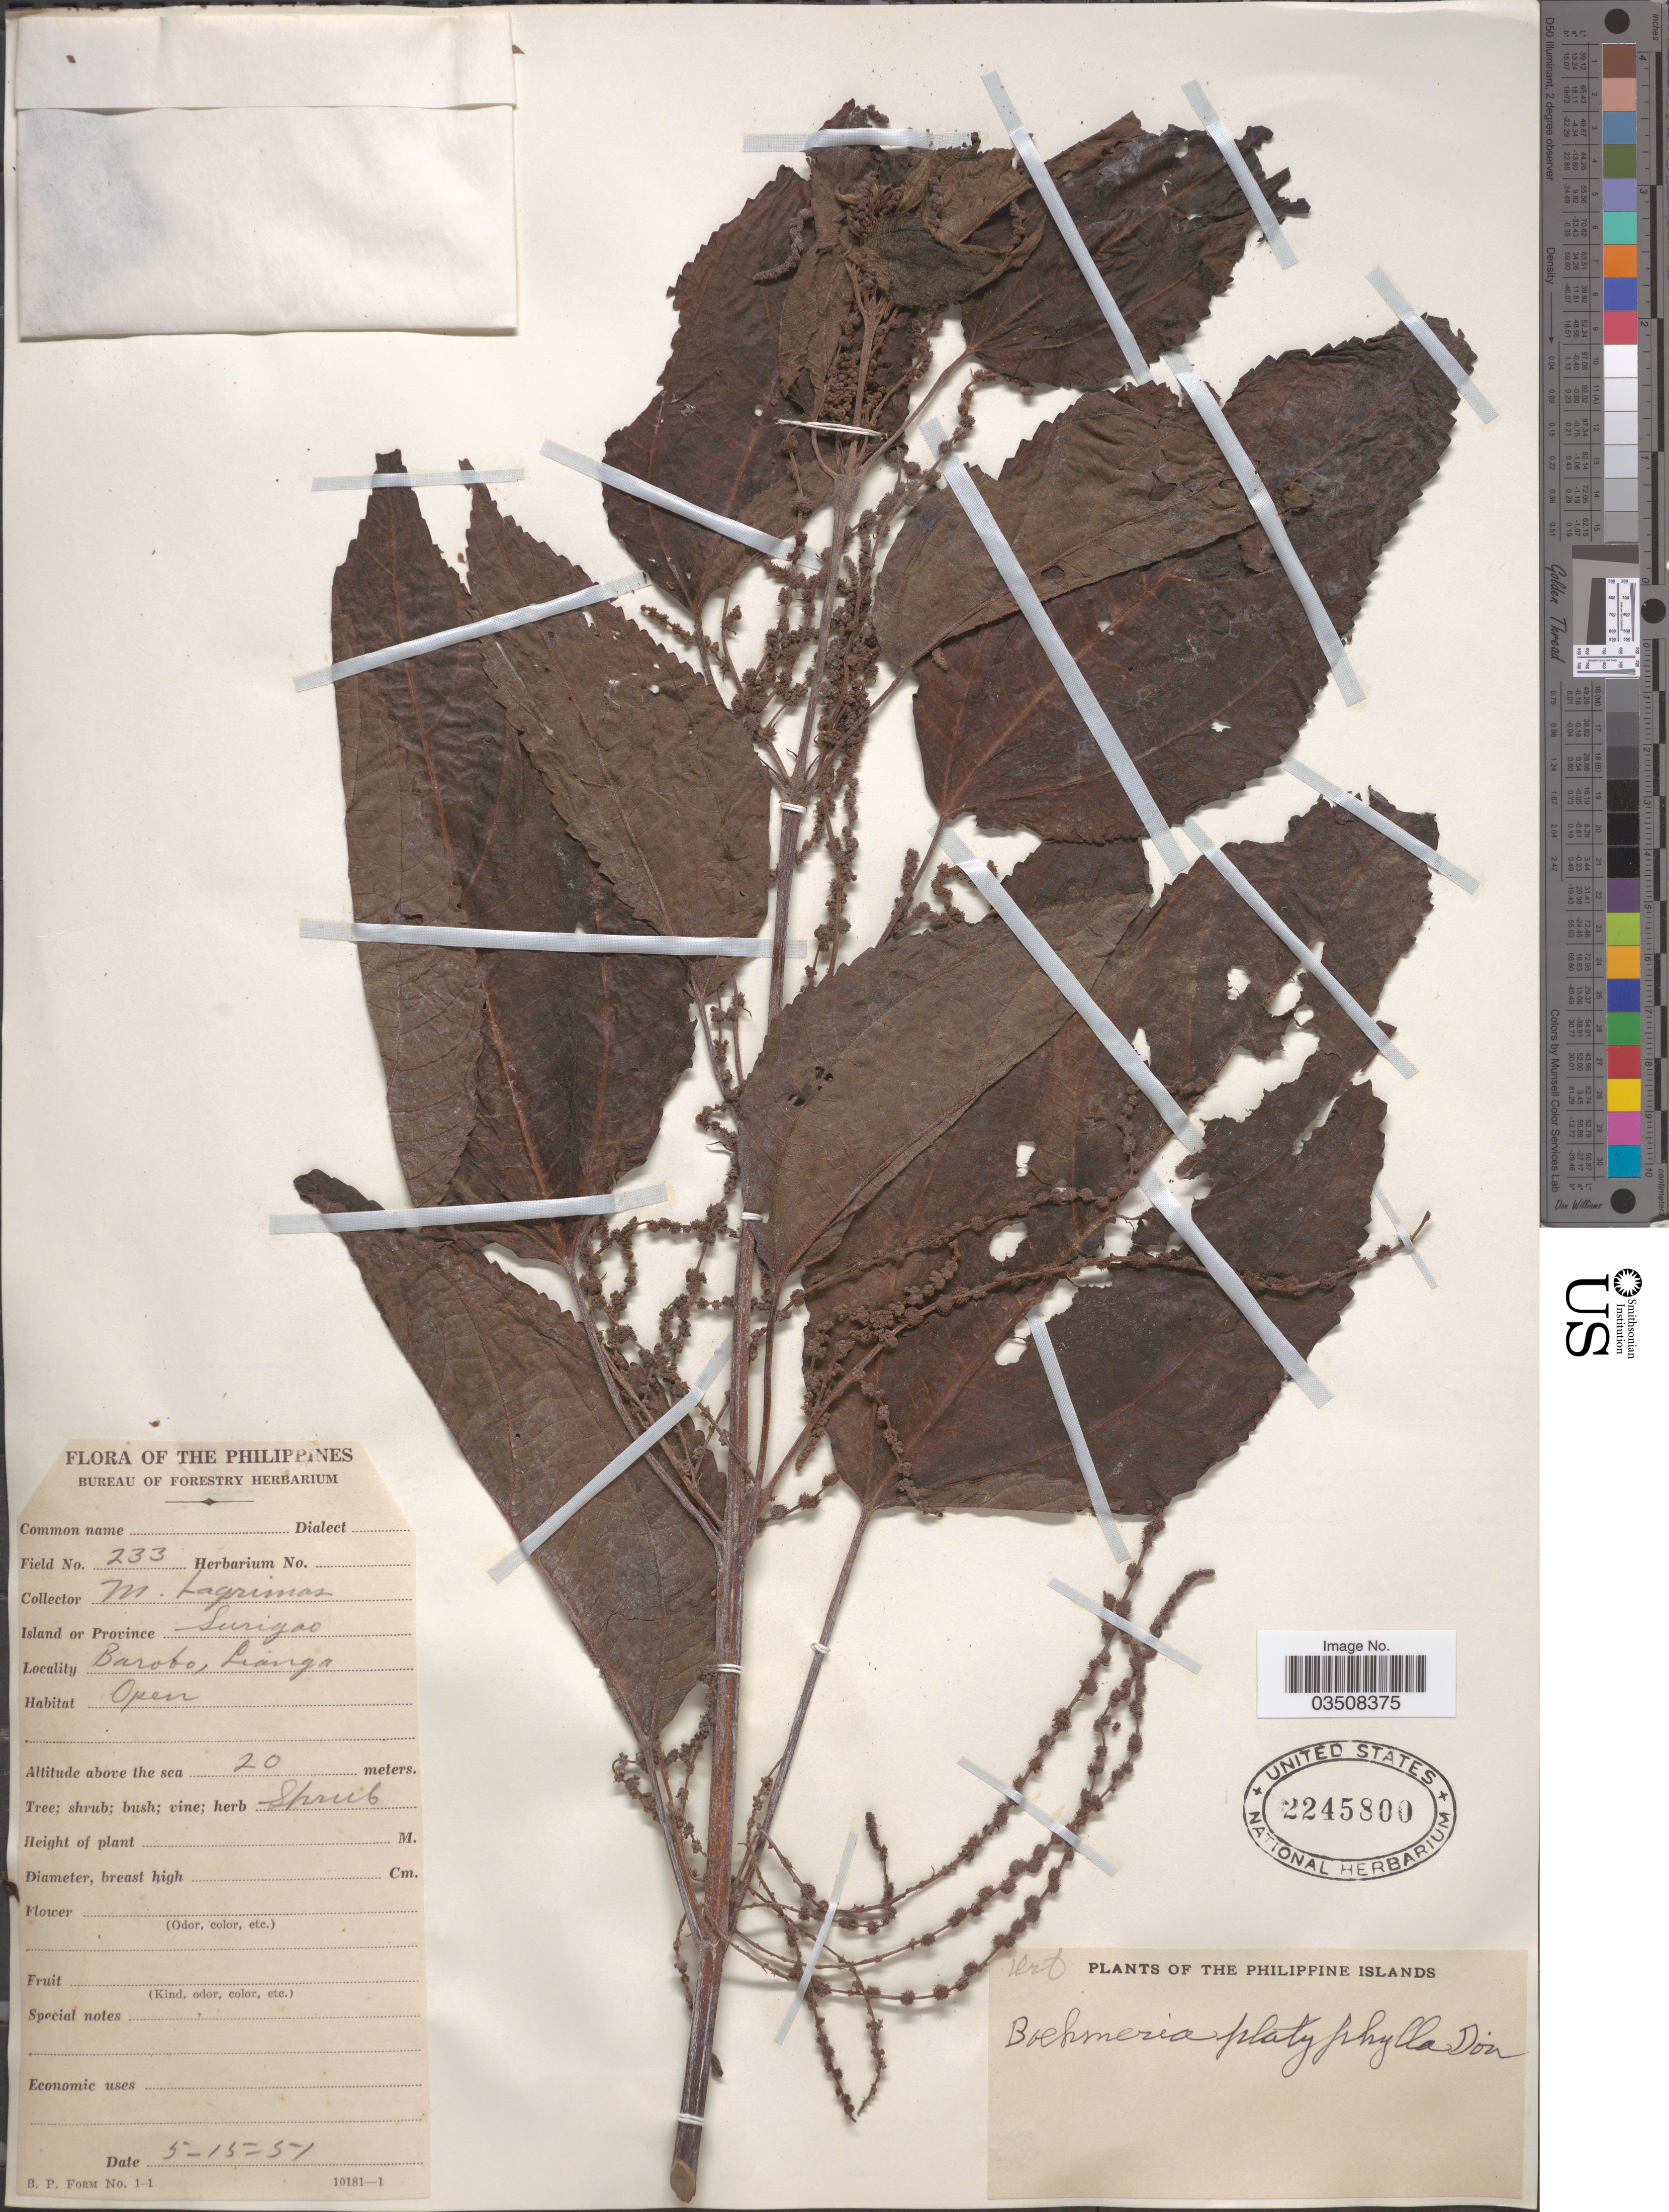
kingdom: Plantae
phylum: Tracheophyta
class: Magnoliopsida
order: Rosales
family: Urticaceae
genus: Boehmeria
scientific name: Boehmeria platyphylla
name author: G. Don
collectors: M. Lagrimas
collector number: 233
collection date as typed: Transcribed d/m/y: 15/5/57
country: Philippines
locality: Philippine Islands. Island or Province Surigao. Barobo, Lianga.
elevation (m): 20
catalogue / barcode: US 2245800